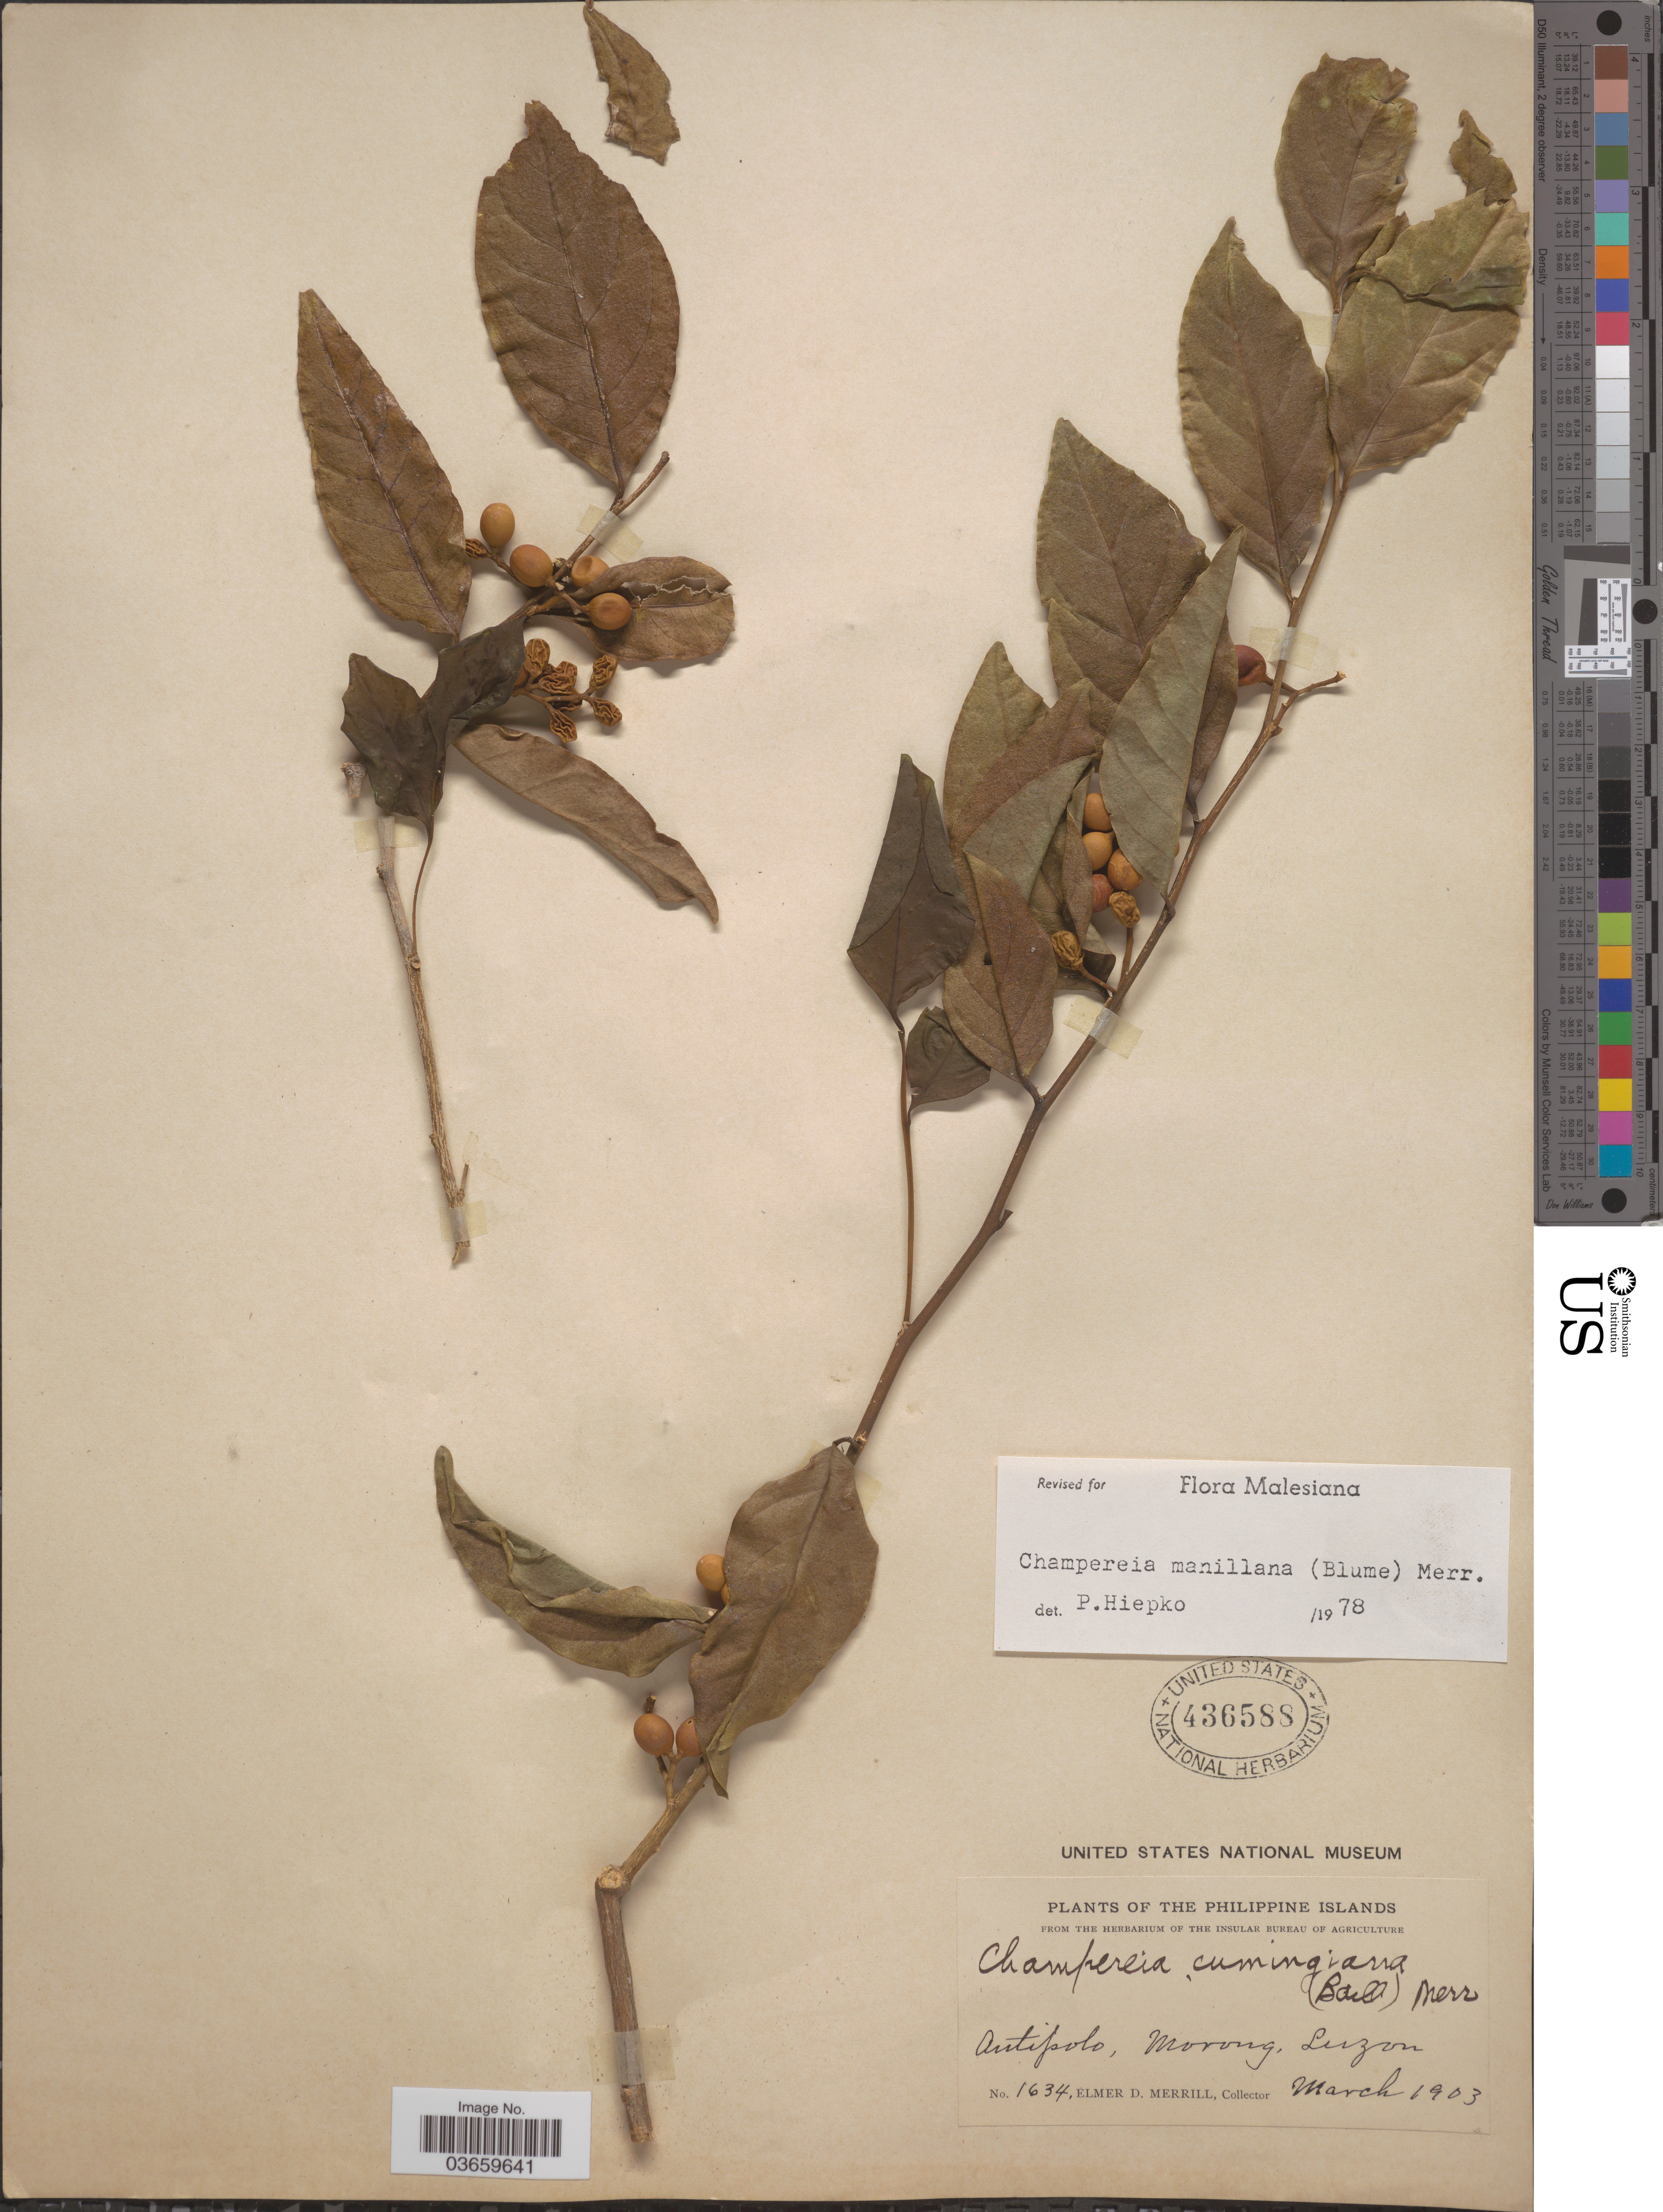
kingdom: Plantae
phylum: Tracheophyta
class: Magnoliopsida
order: Santalales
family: Opiliaceae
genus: Champereia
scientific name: Champereia manillana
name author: (Blume) Merr.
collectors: E. D. Merrill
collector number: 1634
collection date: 1903-03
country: Philippines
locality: Antipolo, Morong, Luzon.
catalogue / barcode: US 436588